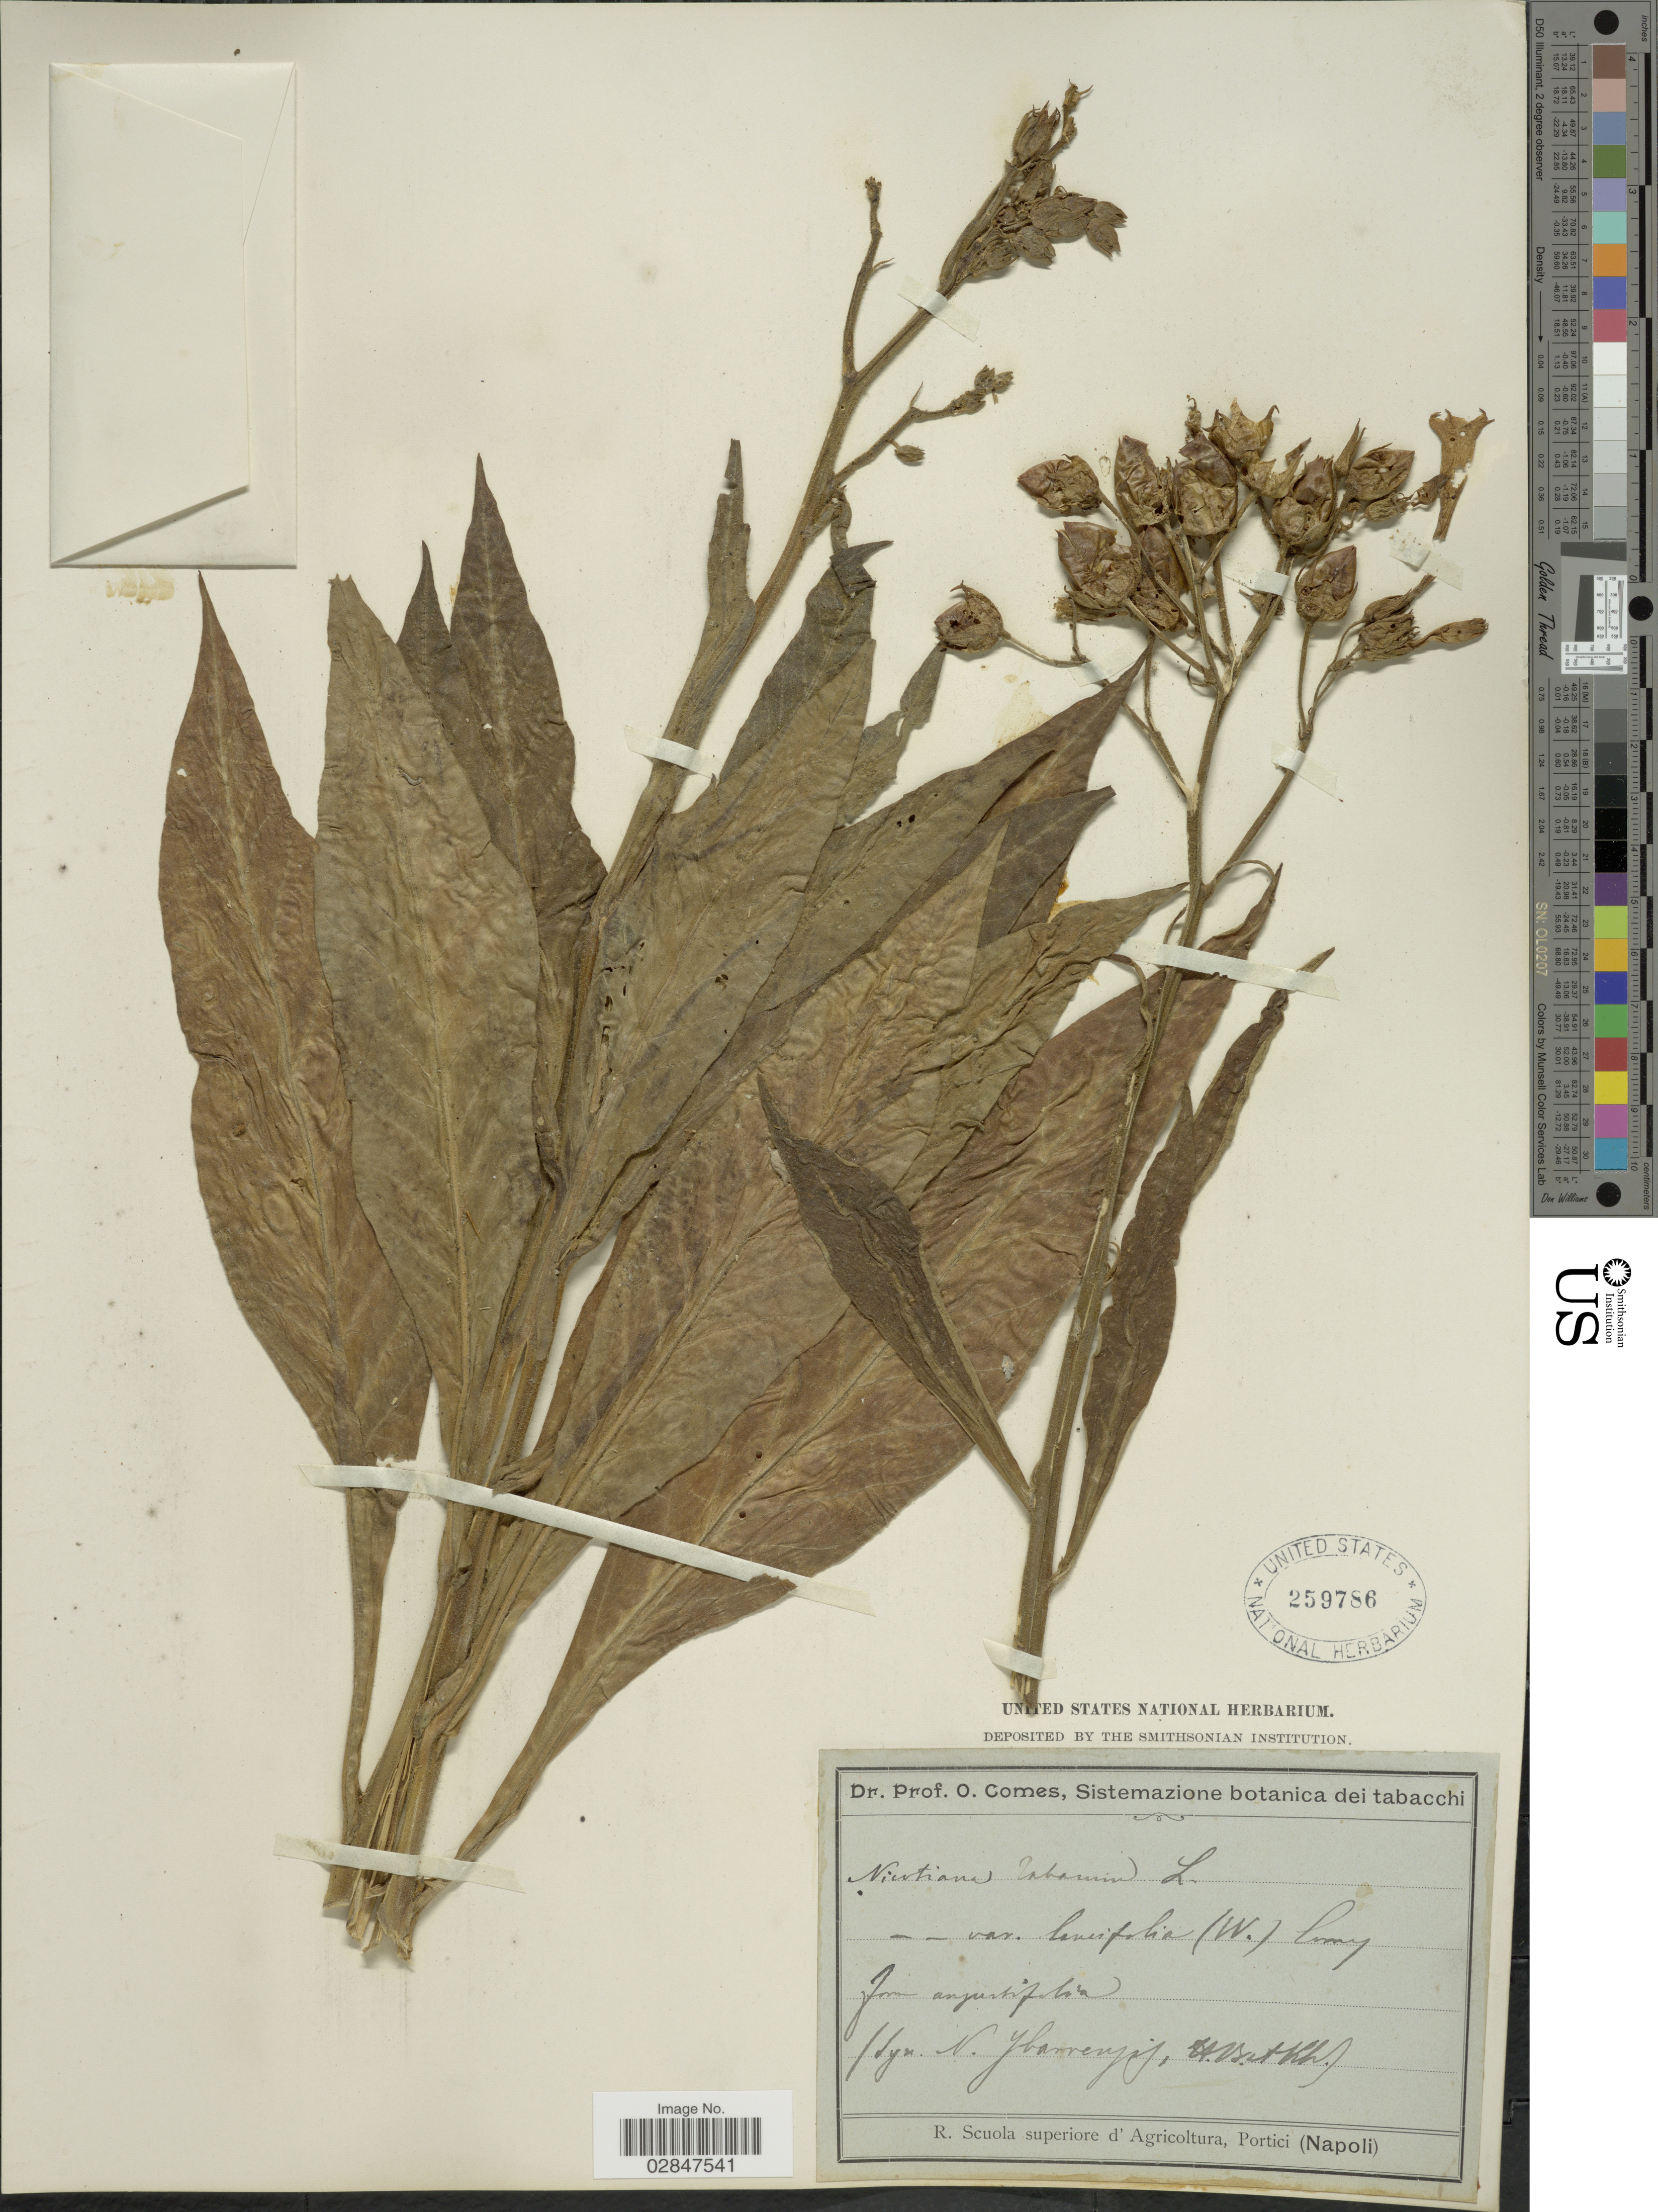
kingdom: Plantae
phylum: Tracheophyta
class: Magnoliopsida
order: Solanales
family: Solanaceae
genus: Nicotiana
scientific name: Nicotiana tabacum var. lancifolia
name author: (Willd. ex Lehm.) Comes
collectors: O. Comes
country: Italy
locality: Portici (Napoli).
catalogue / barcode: US 259786